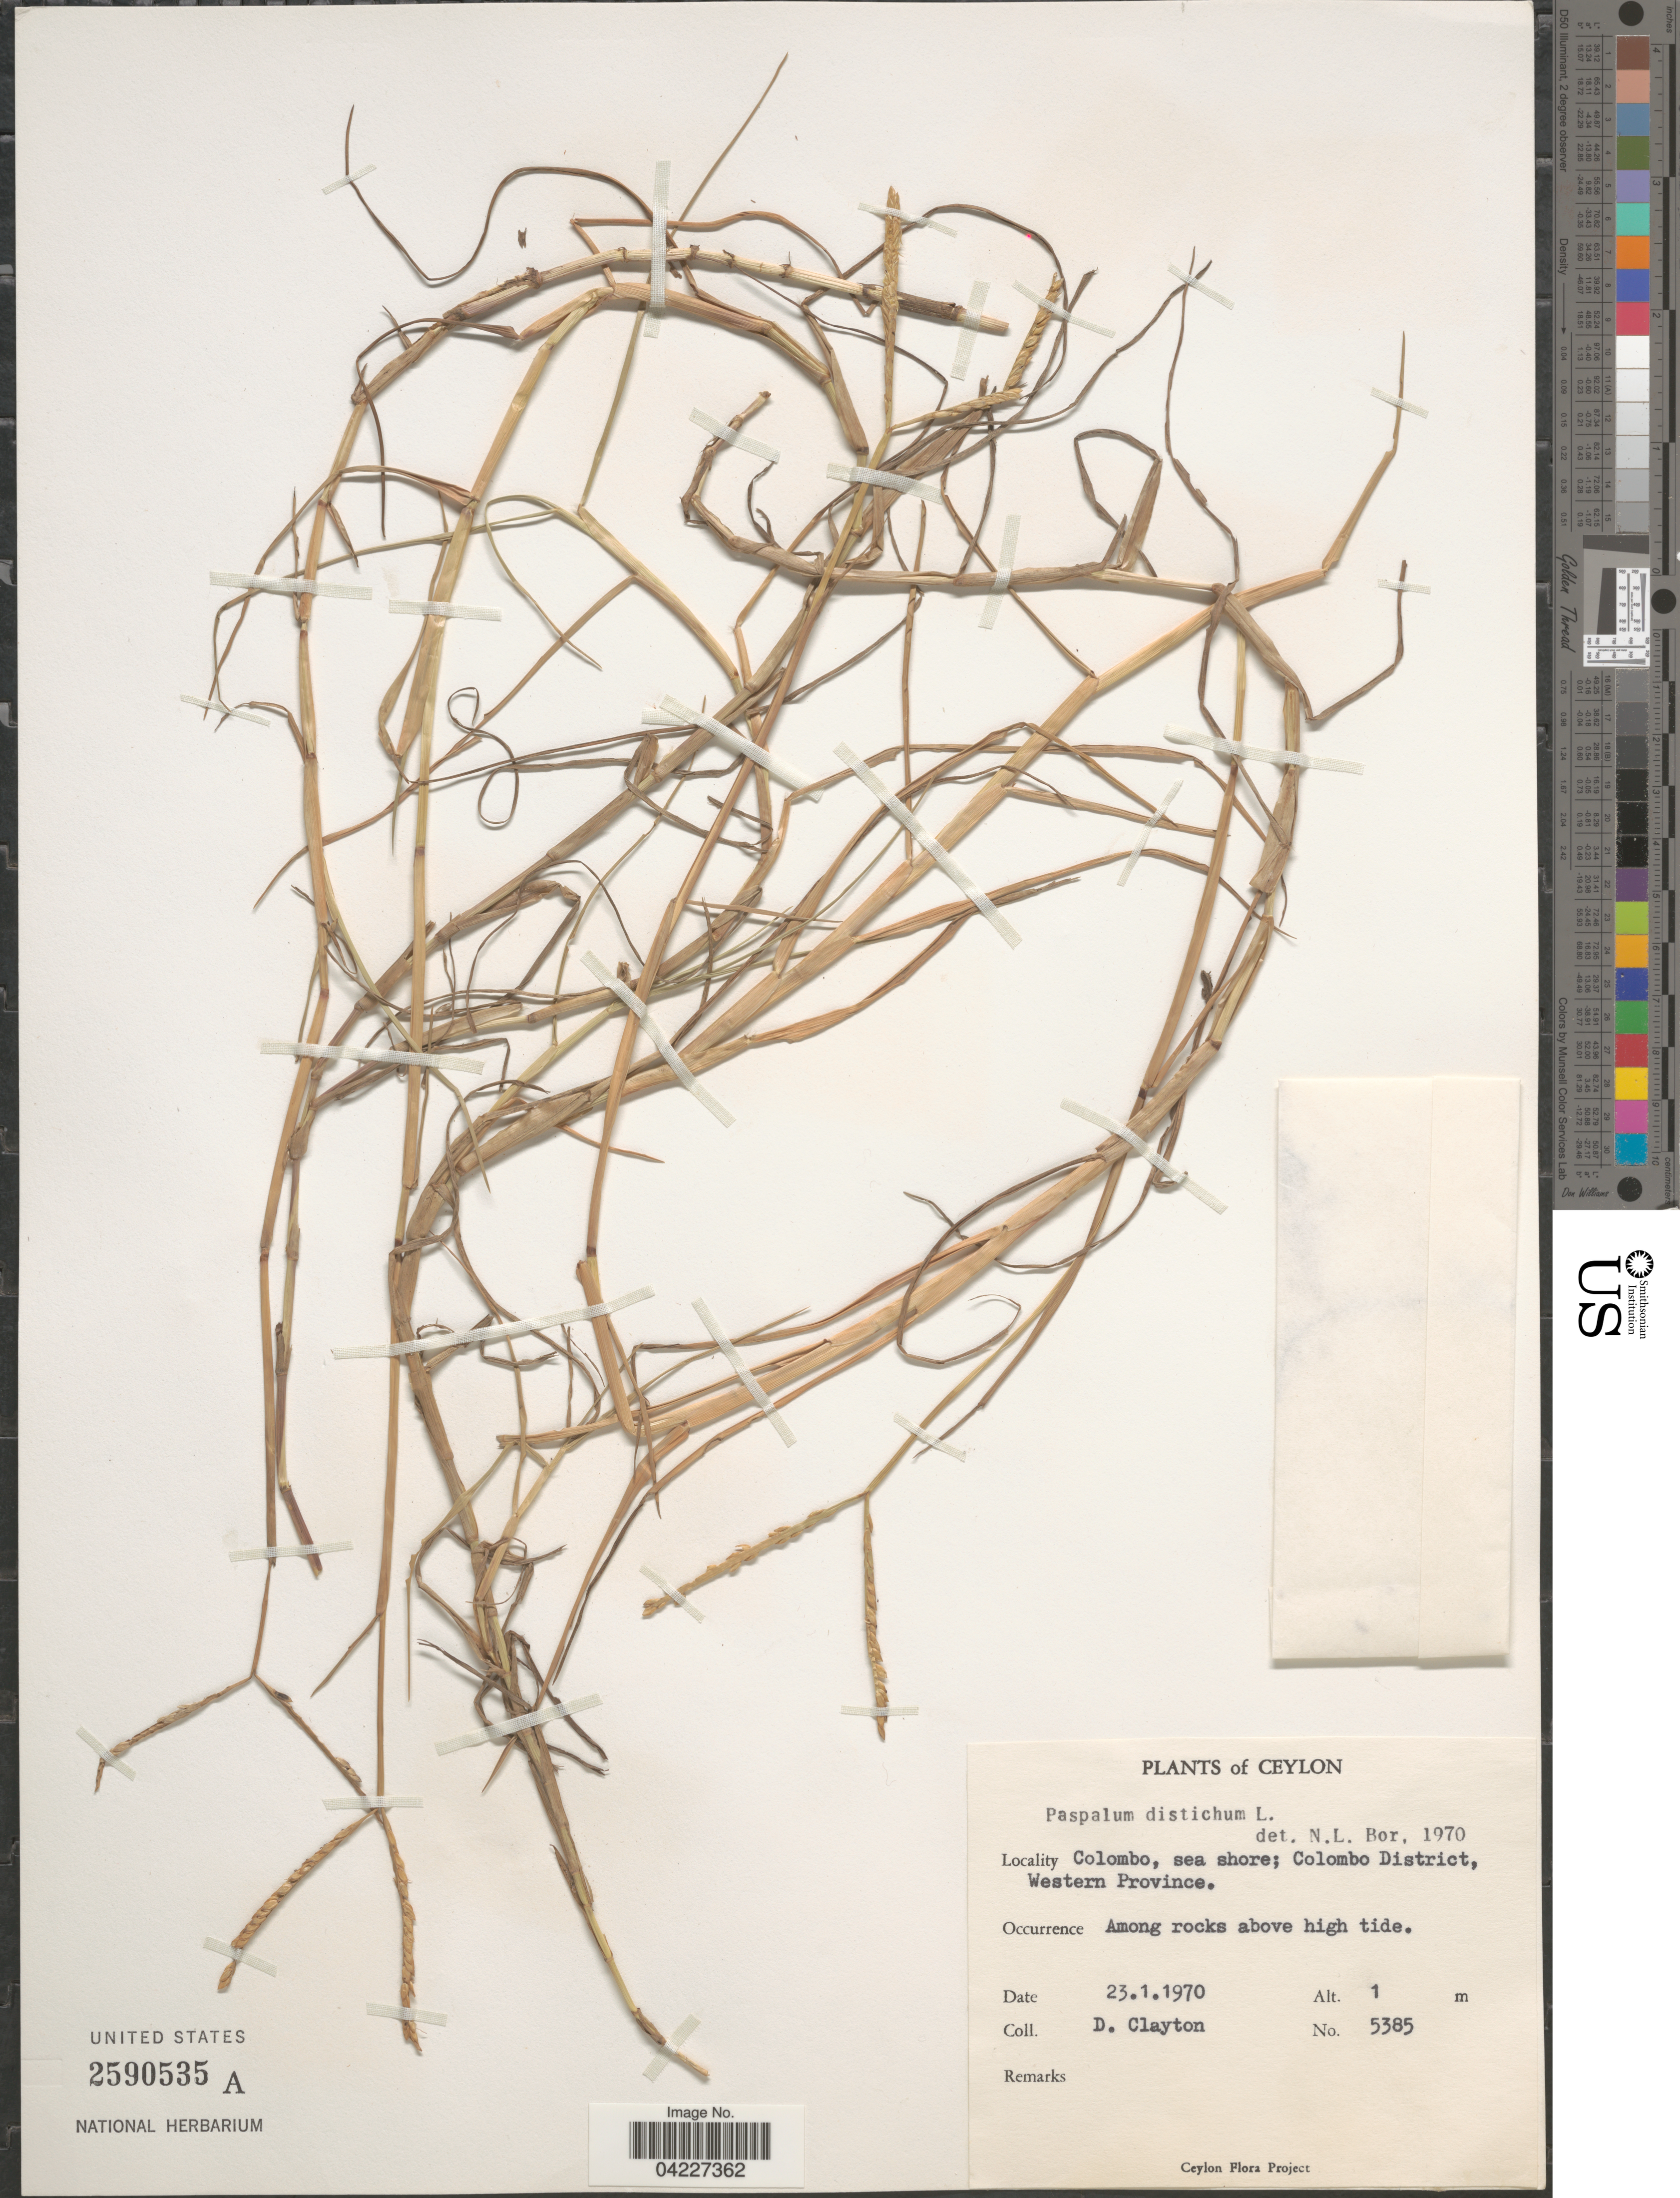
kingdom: Plantae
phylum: Tracheophyta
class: Liliopsida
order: Poales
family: Poaceae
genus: Paspalum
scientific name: Paspalum paspalodes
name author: (Michx.) Scribn.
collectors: D. Clayton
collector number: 5385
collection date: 1970-01-23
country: Sri Lanka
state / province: Western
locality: Ceylon. Colombo, sea shore; Colombo District.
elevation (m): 1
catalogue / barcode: US 2590535A